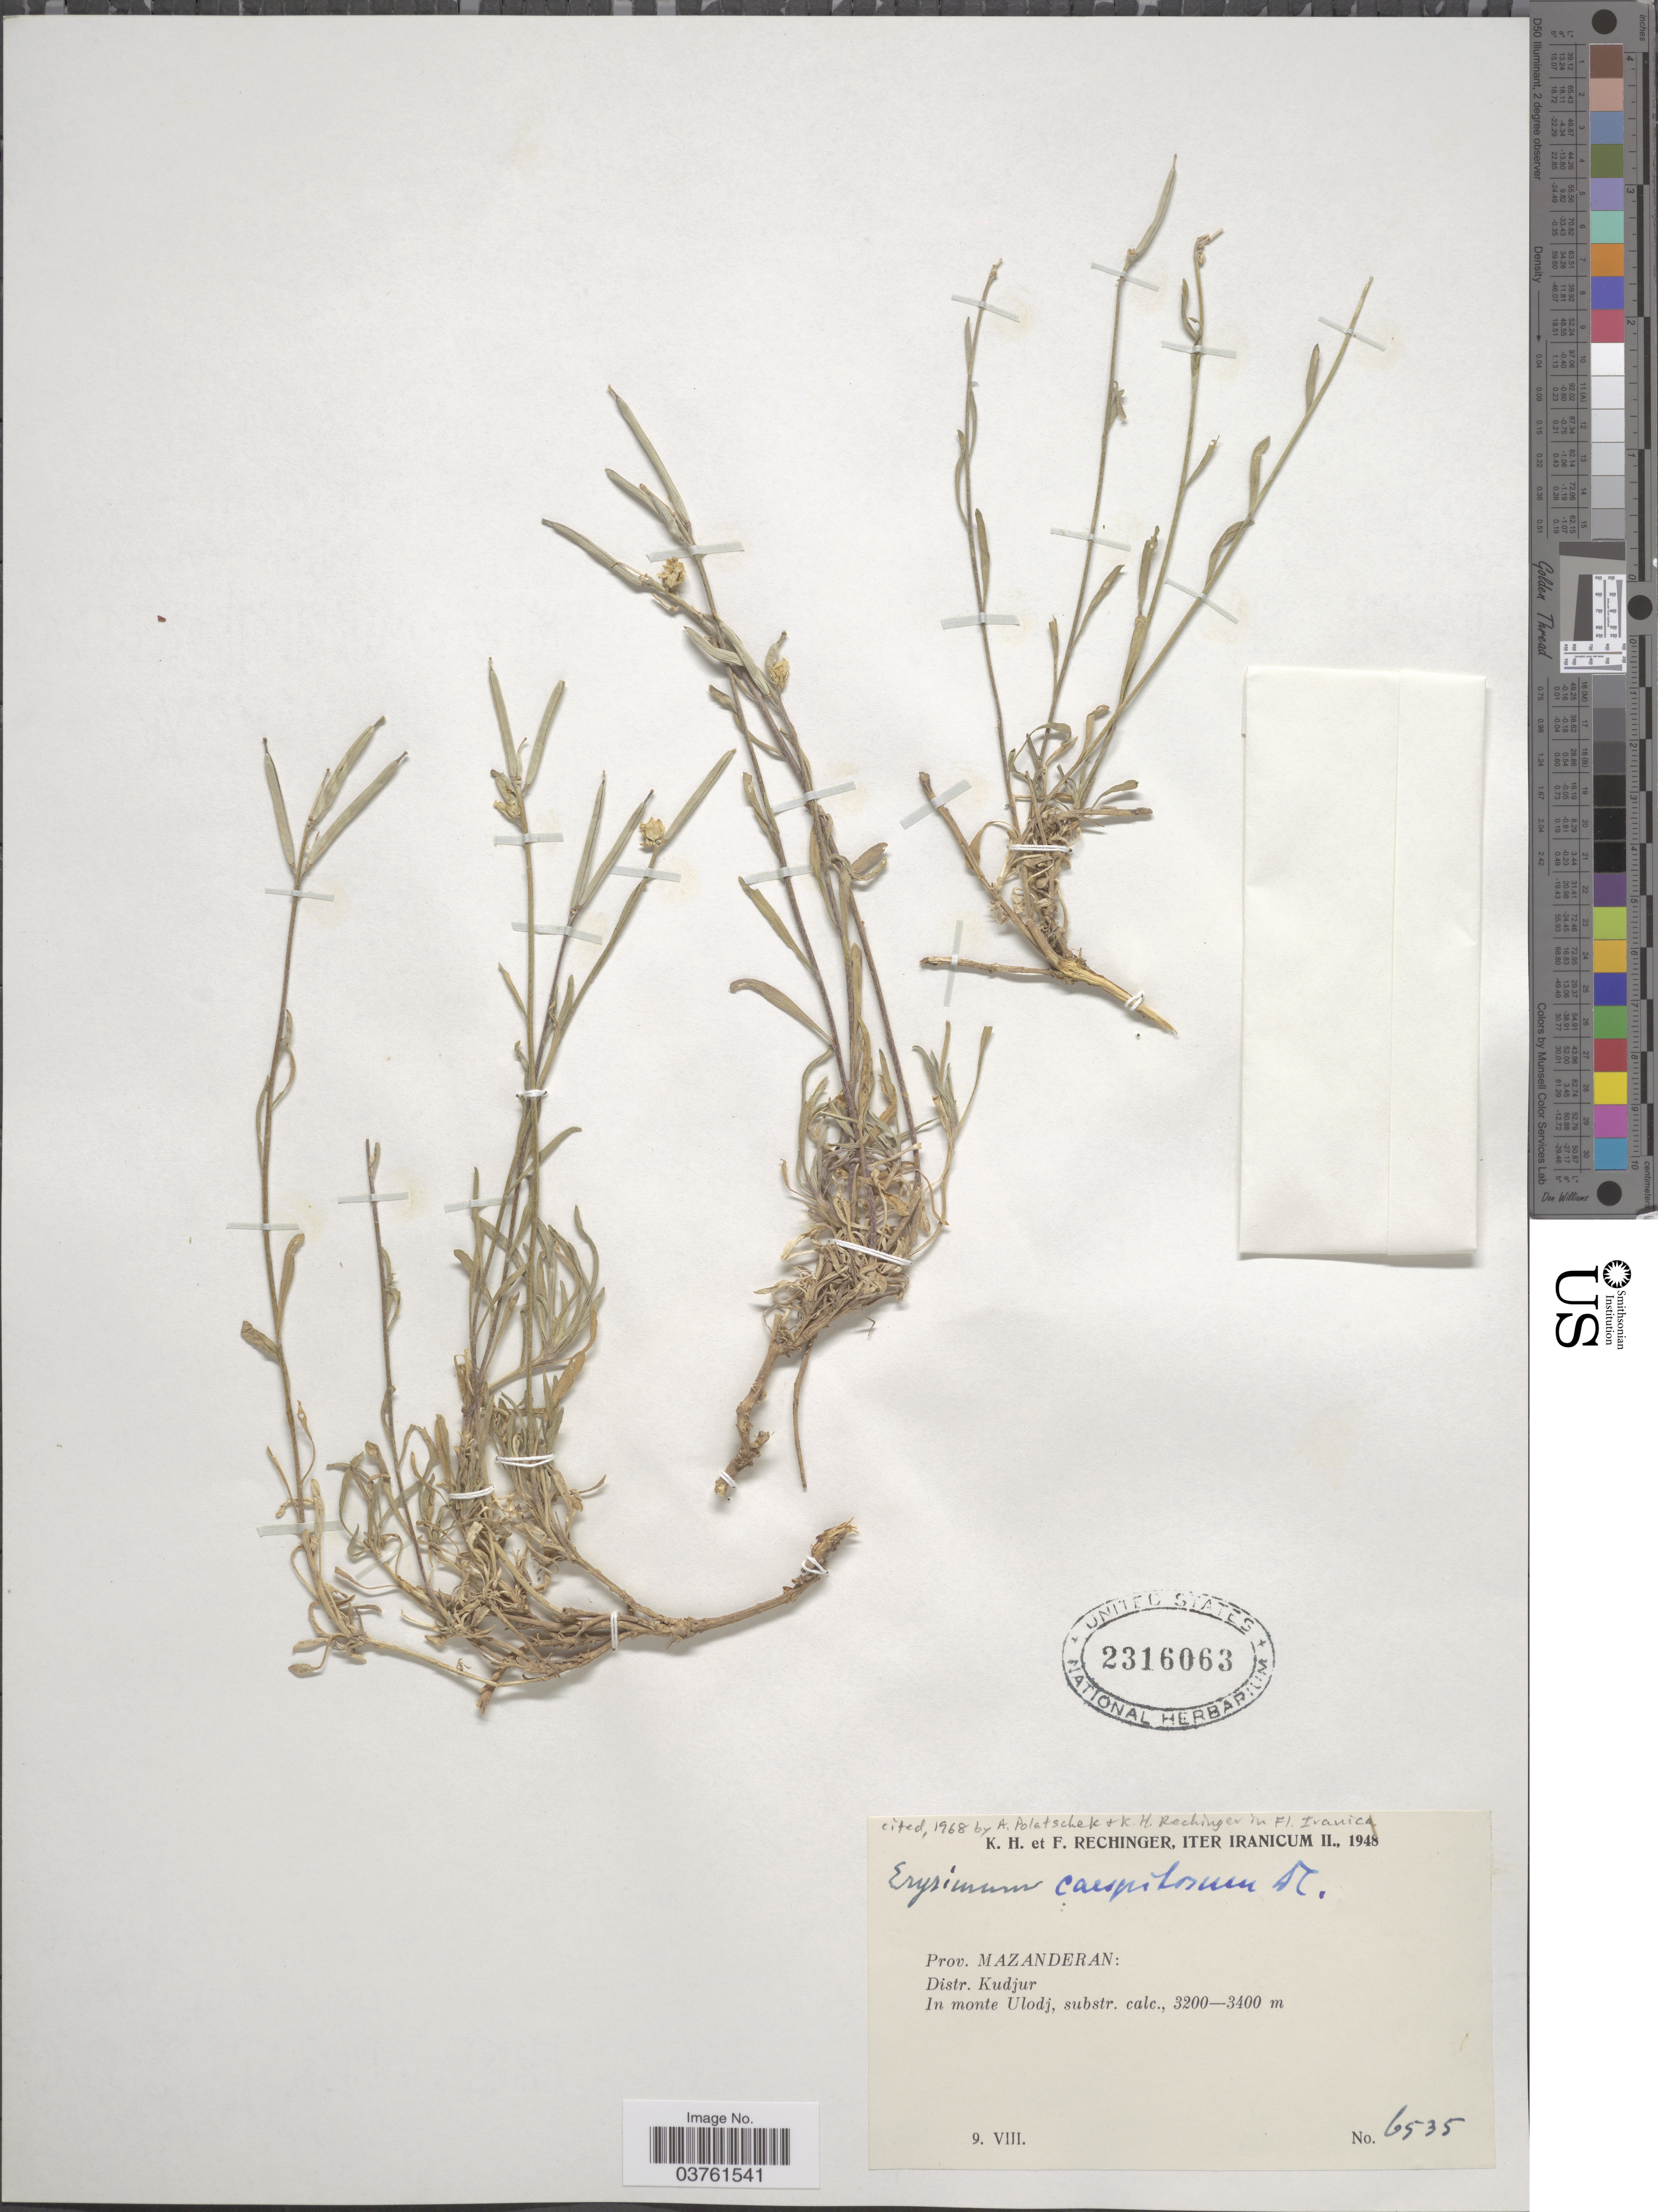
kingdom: Plantae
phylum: Tracheophyta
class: Magnoliopsida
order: Brassicales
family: Brassicaceae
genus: Erysimum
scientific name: Erysimum caespitosum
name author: DC.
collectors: K. H. Rechinger & F. Rechinger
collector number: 6535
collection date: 1948-08-09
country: Iran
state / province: Mazandaran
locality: Iter Iranicum II. Prov. Mazanderan: Distr. Kudjur. In monte Ulodj.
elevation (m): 3200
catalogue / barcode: US 2316063